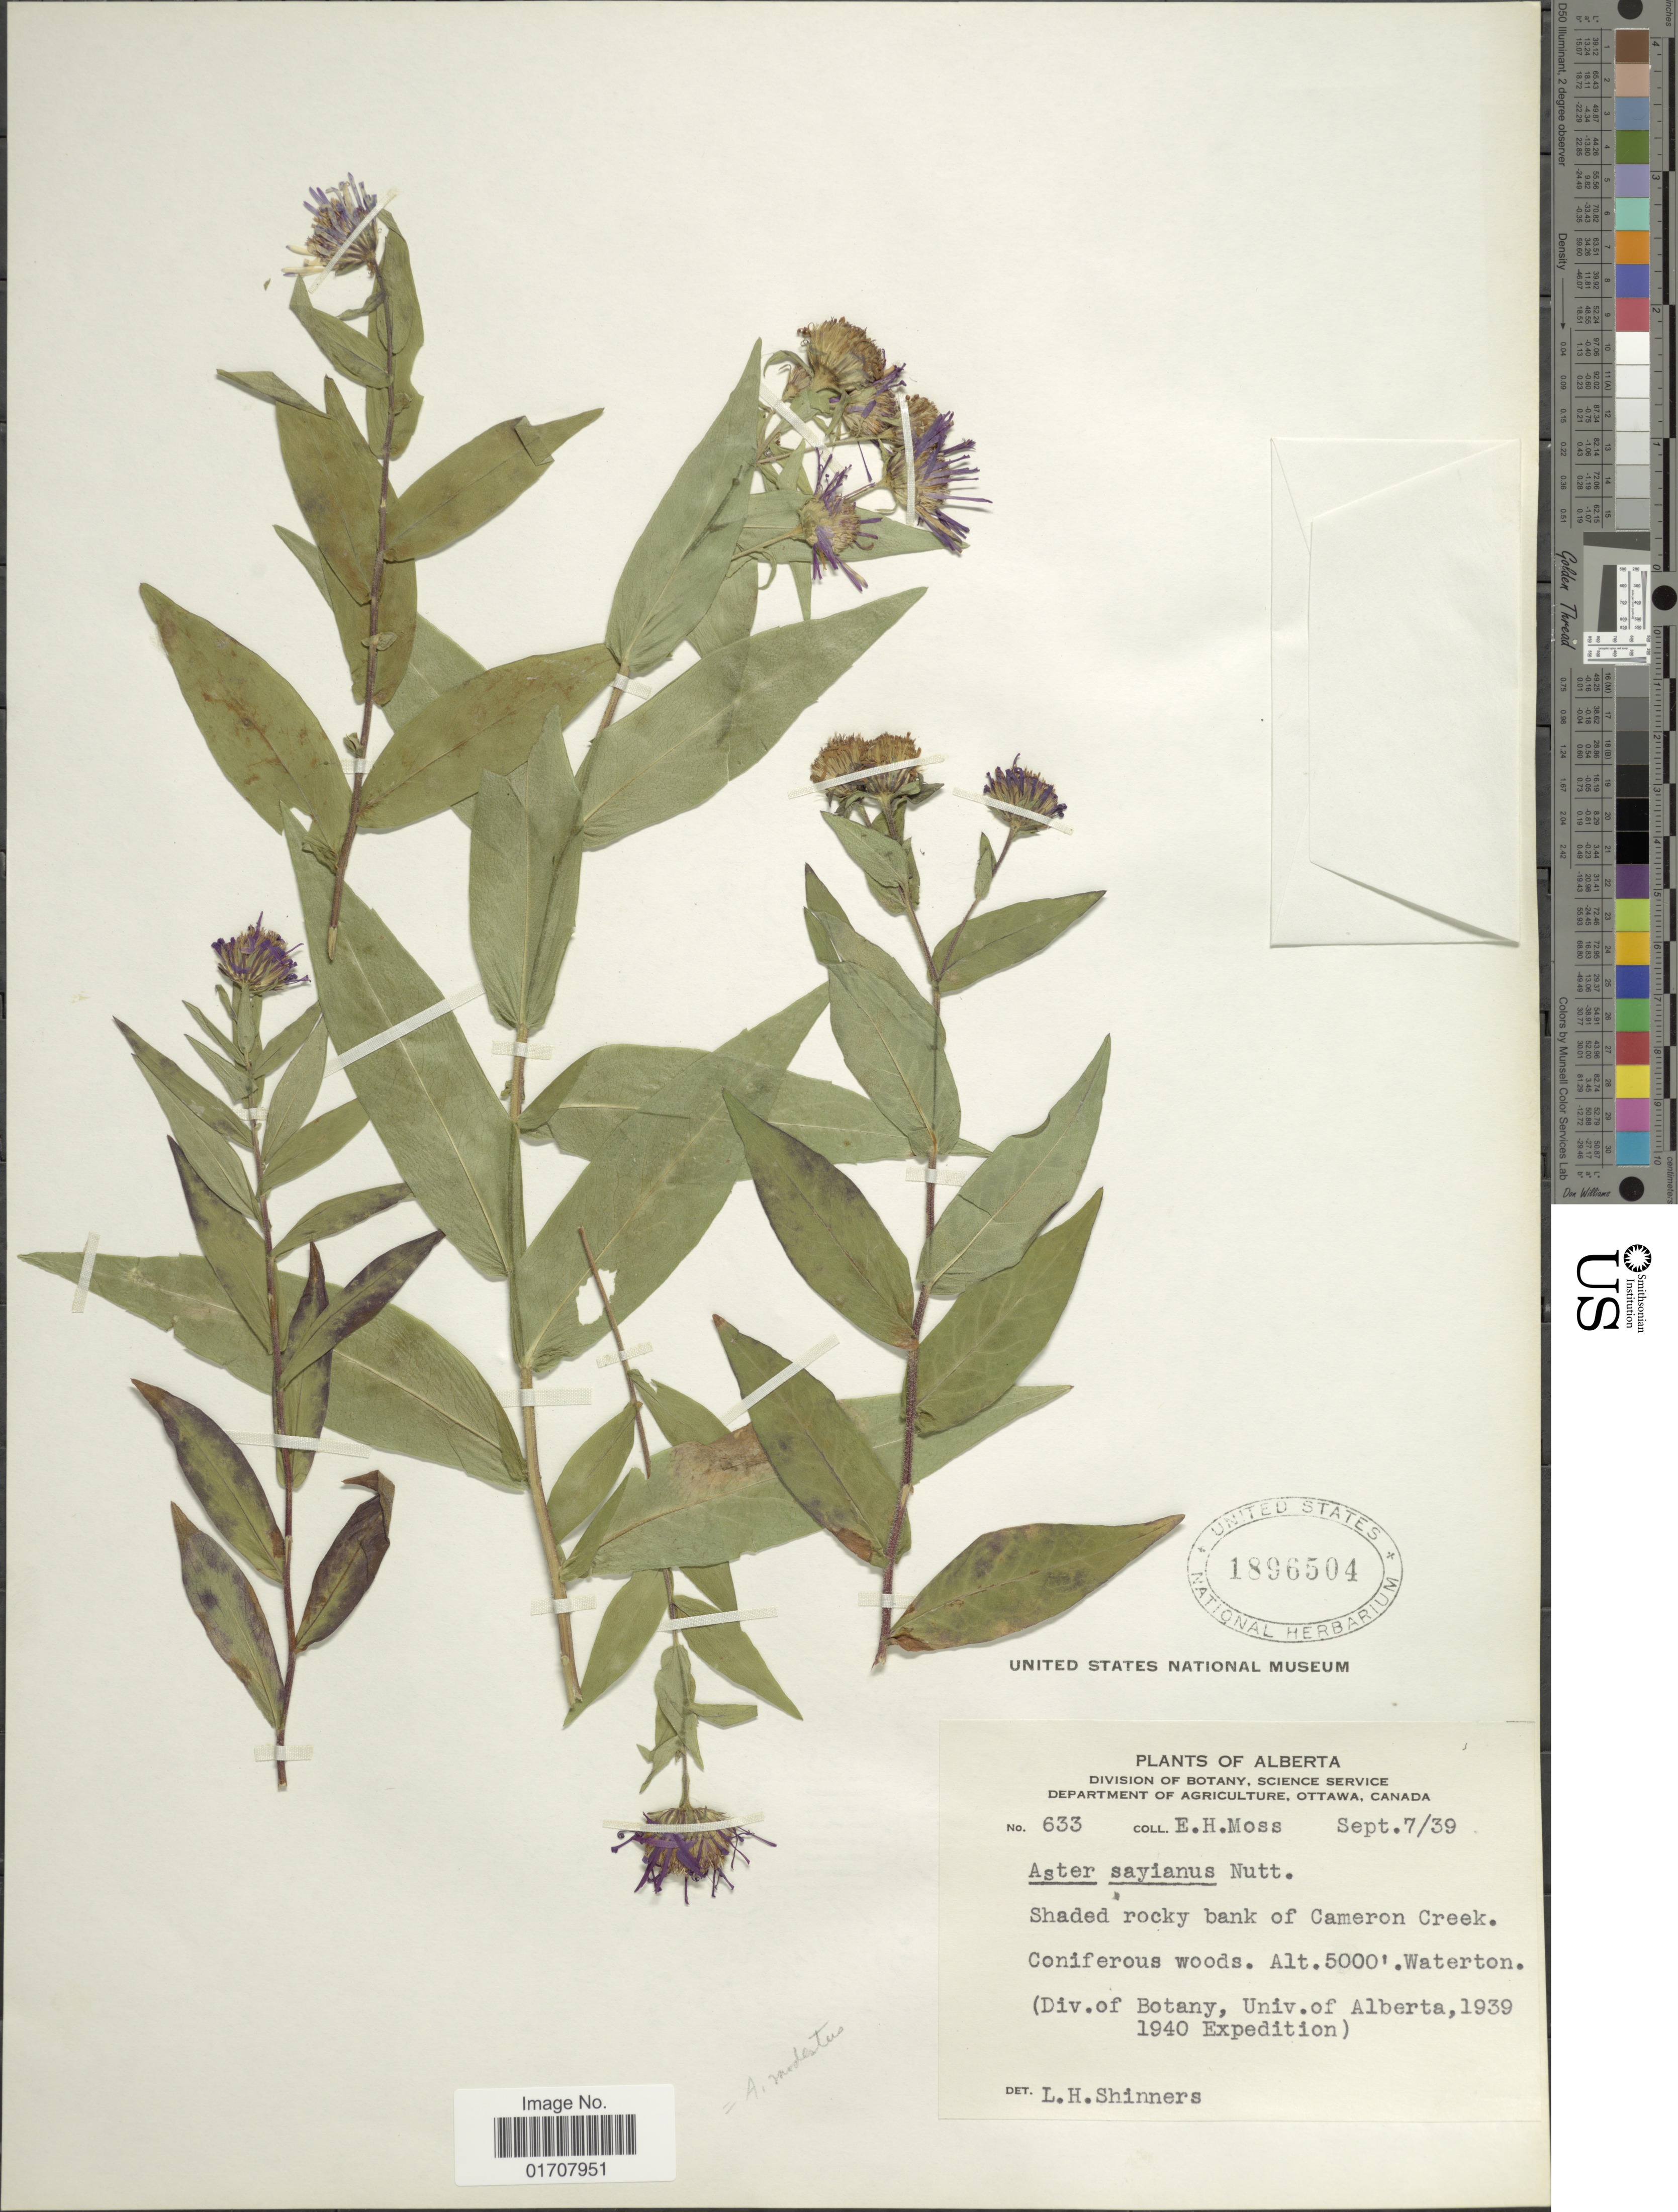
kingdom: Plantae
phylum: Tracheophyta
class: Magnoliopsida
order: Asterales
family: Asteraceae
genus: Canadanthus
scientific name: Canadanthus modestus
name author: (Lindl.) G.L. Nesom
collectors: E. Moss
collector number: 633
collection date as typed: Transcribed d/m/y: 7/9/39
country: Canada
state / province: Alberta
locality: Shaded rocky bank of Cameron Creek, Coniferous woods, Waterton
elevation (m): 1524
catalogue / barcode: US 1895604